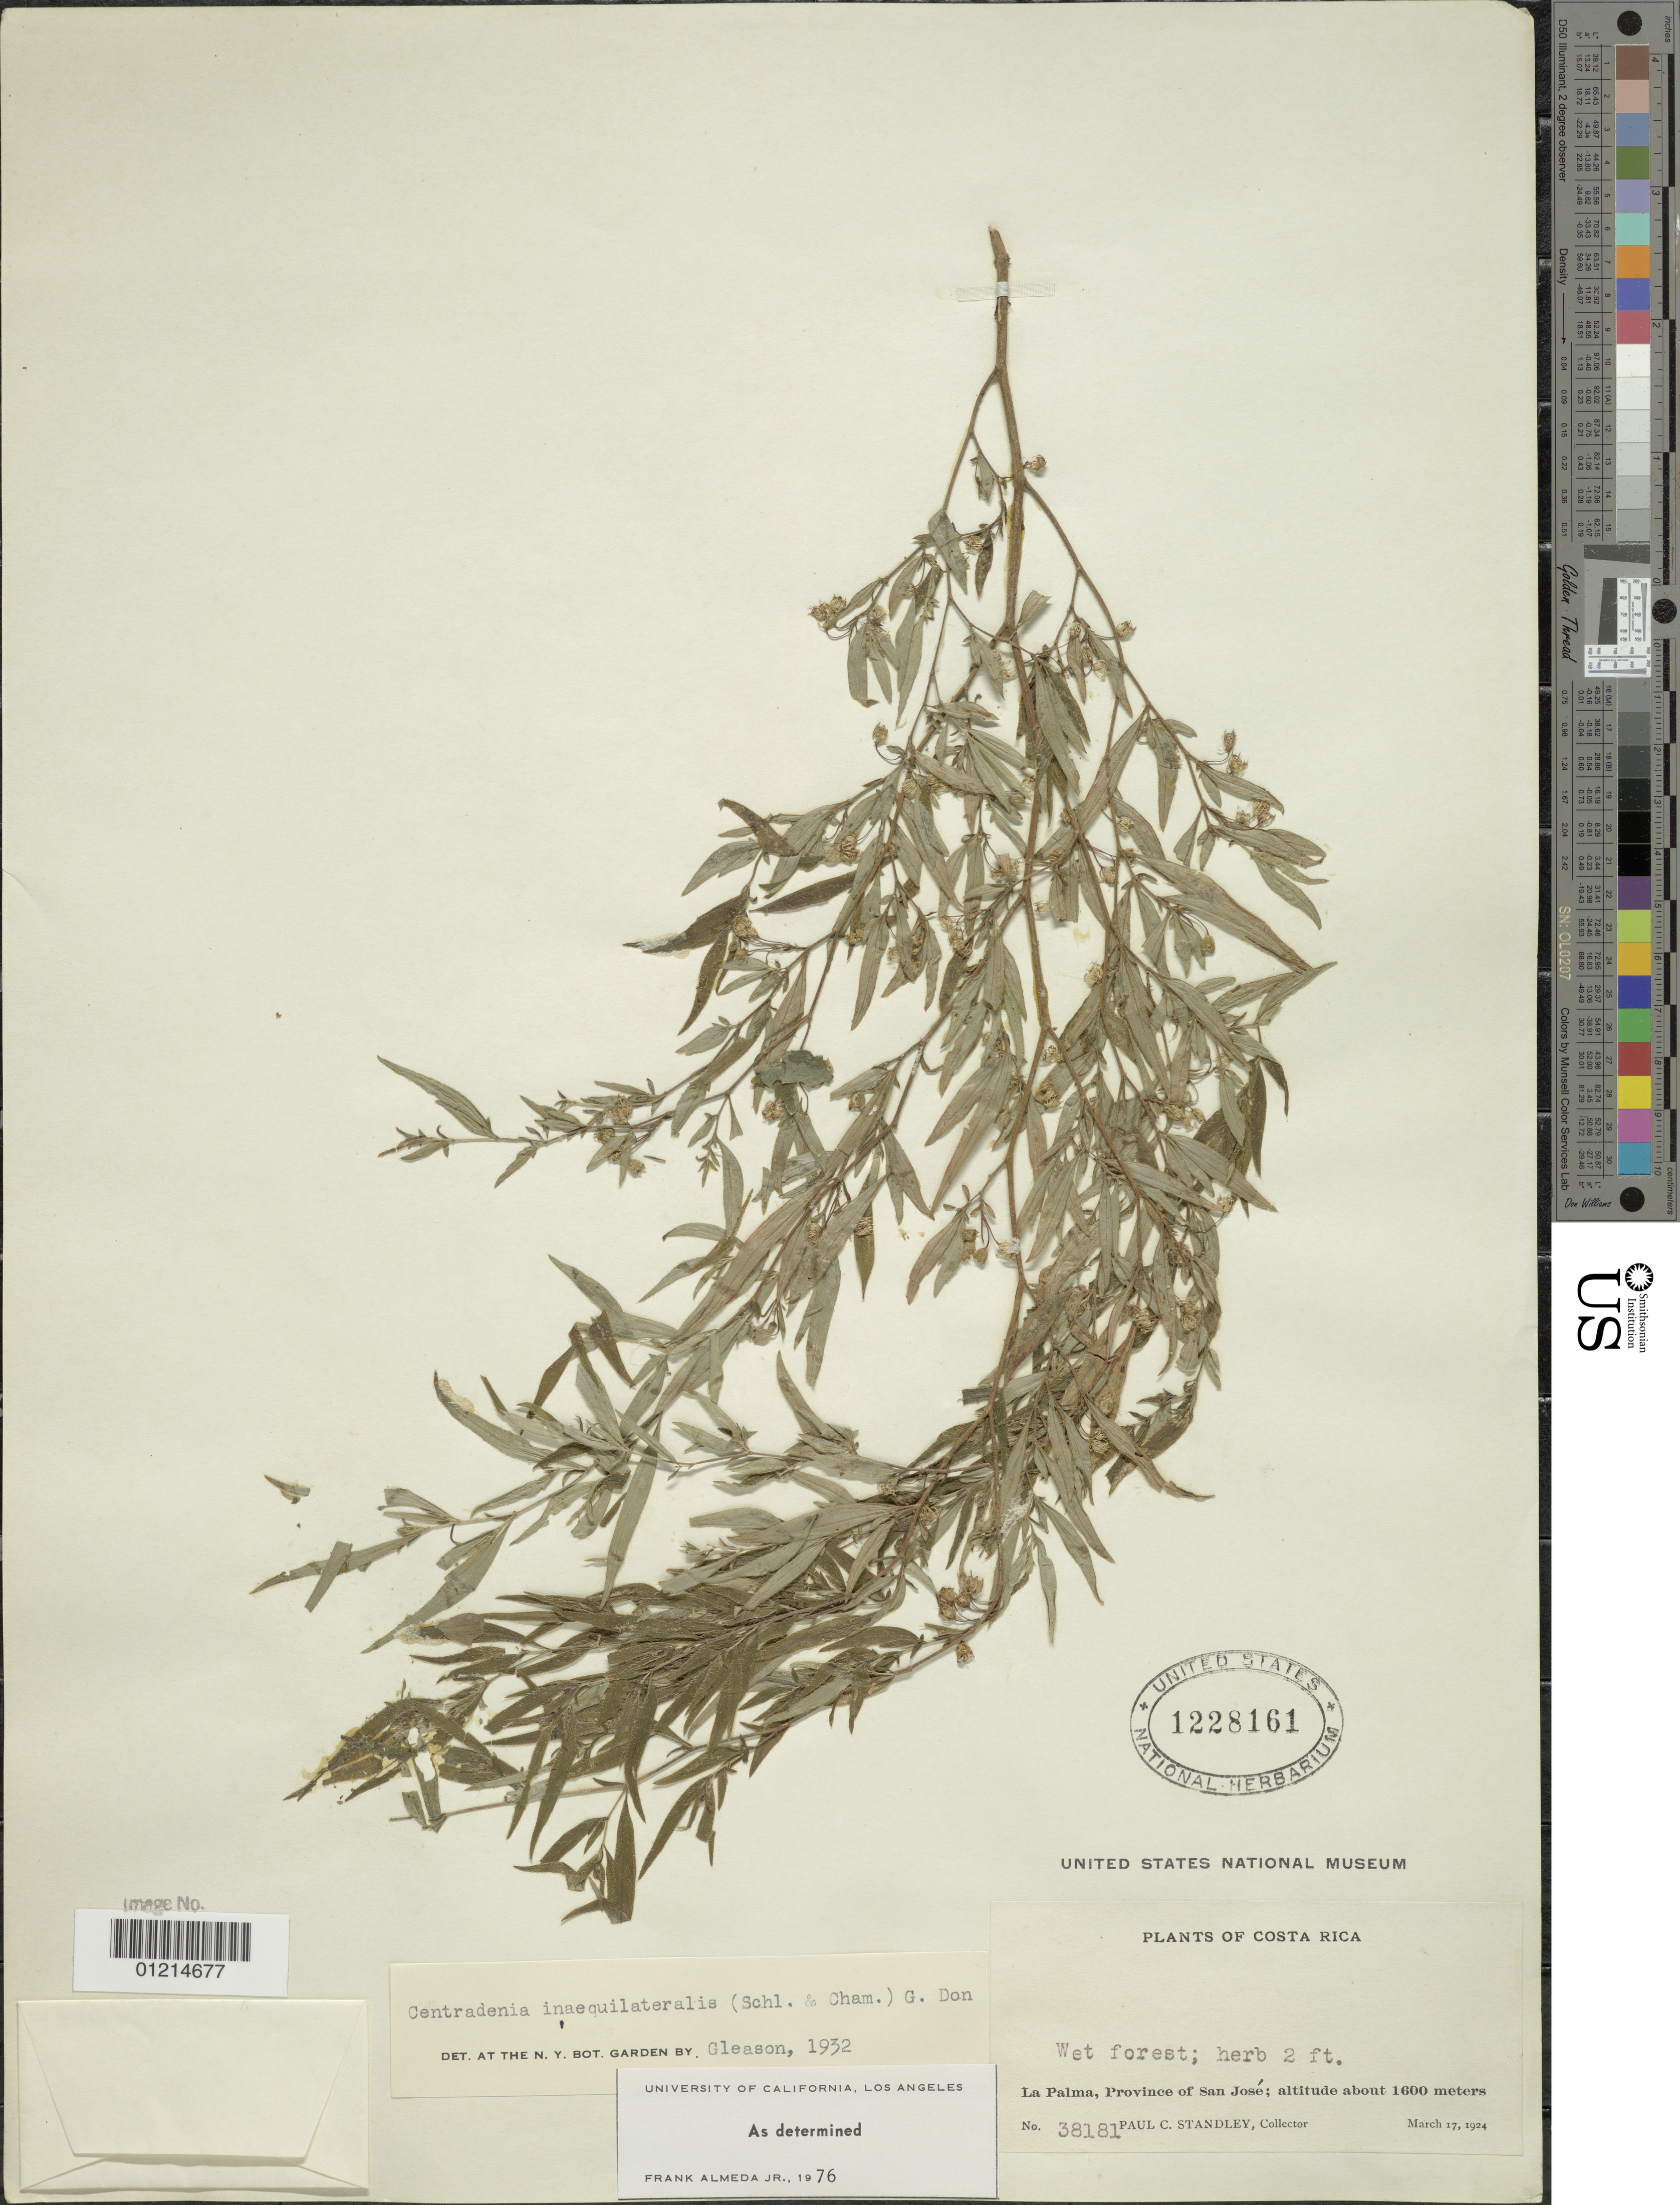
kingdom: Plantae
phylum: Tracheophyta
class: Magnoliopsida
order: Myrtales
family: Melastomataceae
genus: Centradenia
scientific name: Centradenia inaequilateralis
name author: (Gleason) G. Don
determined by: Gleason, --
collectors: P. C. Standley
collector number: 38181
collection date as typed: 17 Mar 1924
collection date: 1924-03-17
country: Costa Rica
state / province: San José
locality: La Palma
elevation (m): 1600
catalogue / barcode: US 1228161